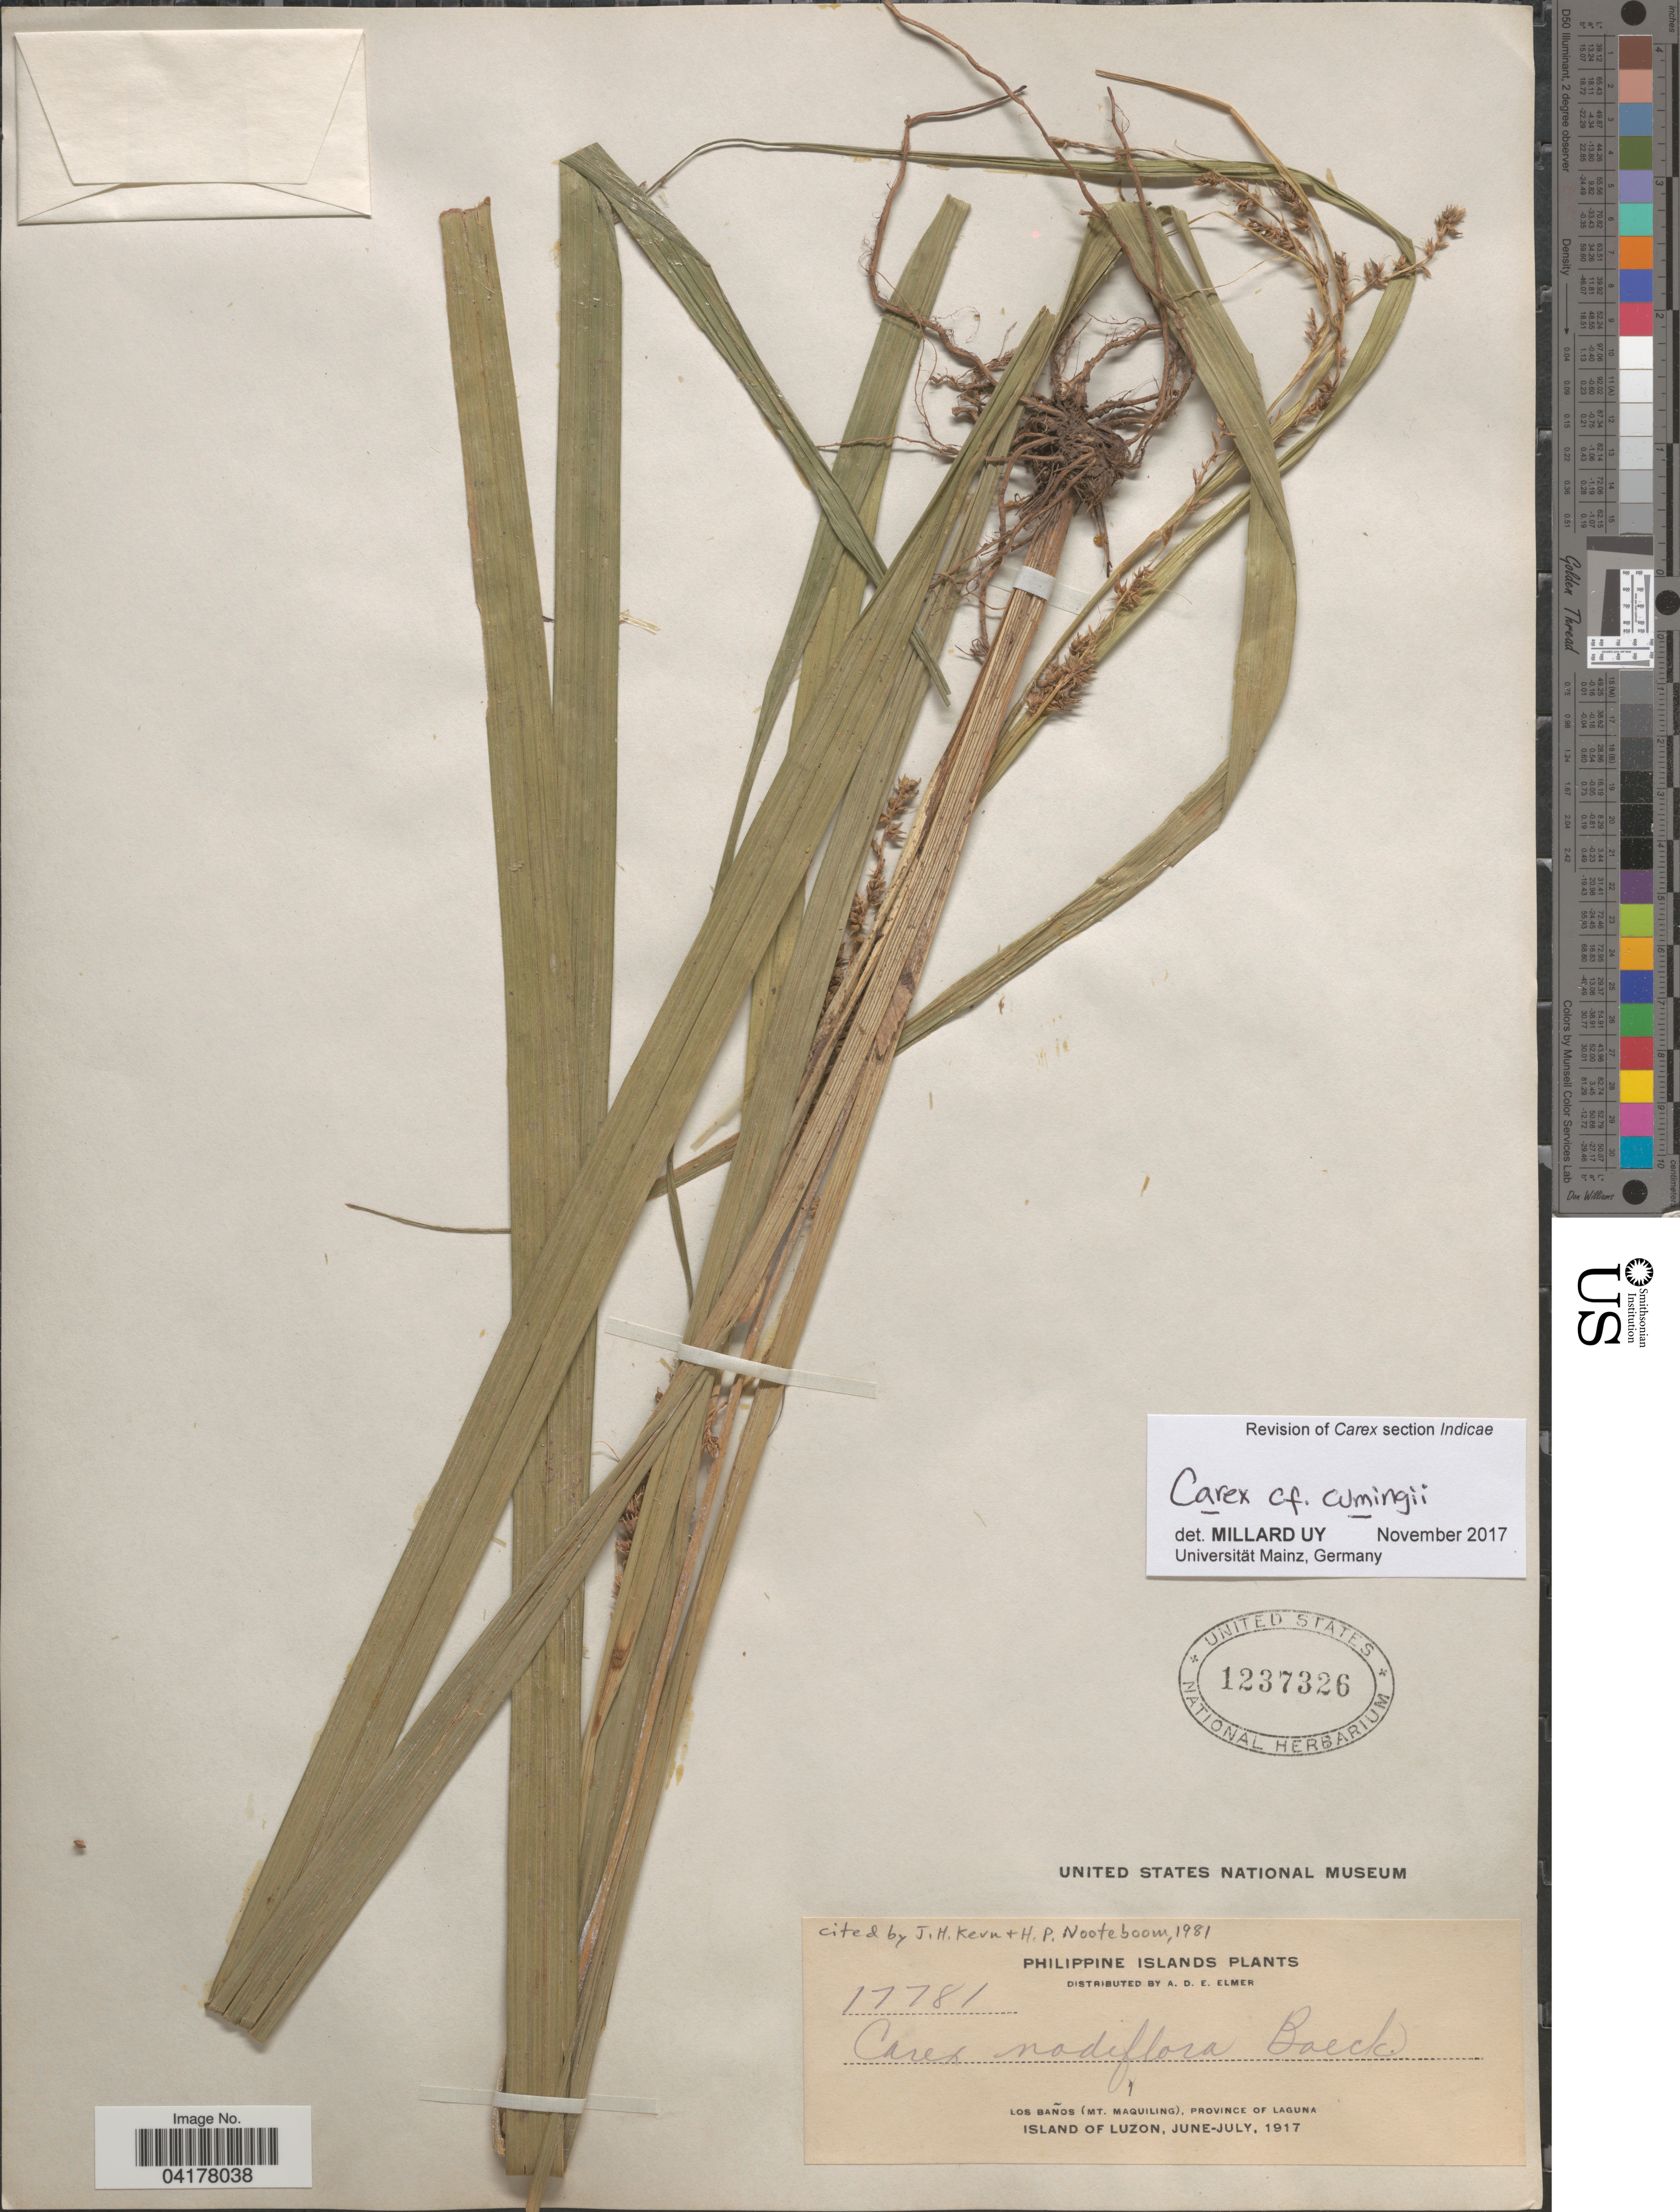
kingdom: Plantae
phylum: Tracheophyta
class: Liliopsida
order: Poales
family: Cyperaceae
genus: Carex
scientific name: Carex cumingiana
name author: Steud.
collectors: A. D. E. Elmer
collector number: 17781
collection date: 1917-06/1917-07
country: Philippines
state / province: Calabarzon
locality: Philippine Islands. Los Baños (Mt. Maquiling), Province of Laguna. Island of Luzon.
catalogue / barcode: US 1237326